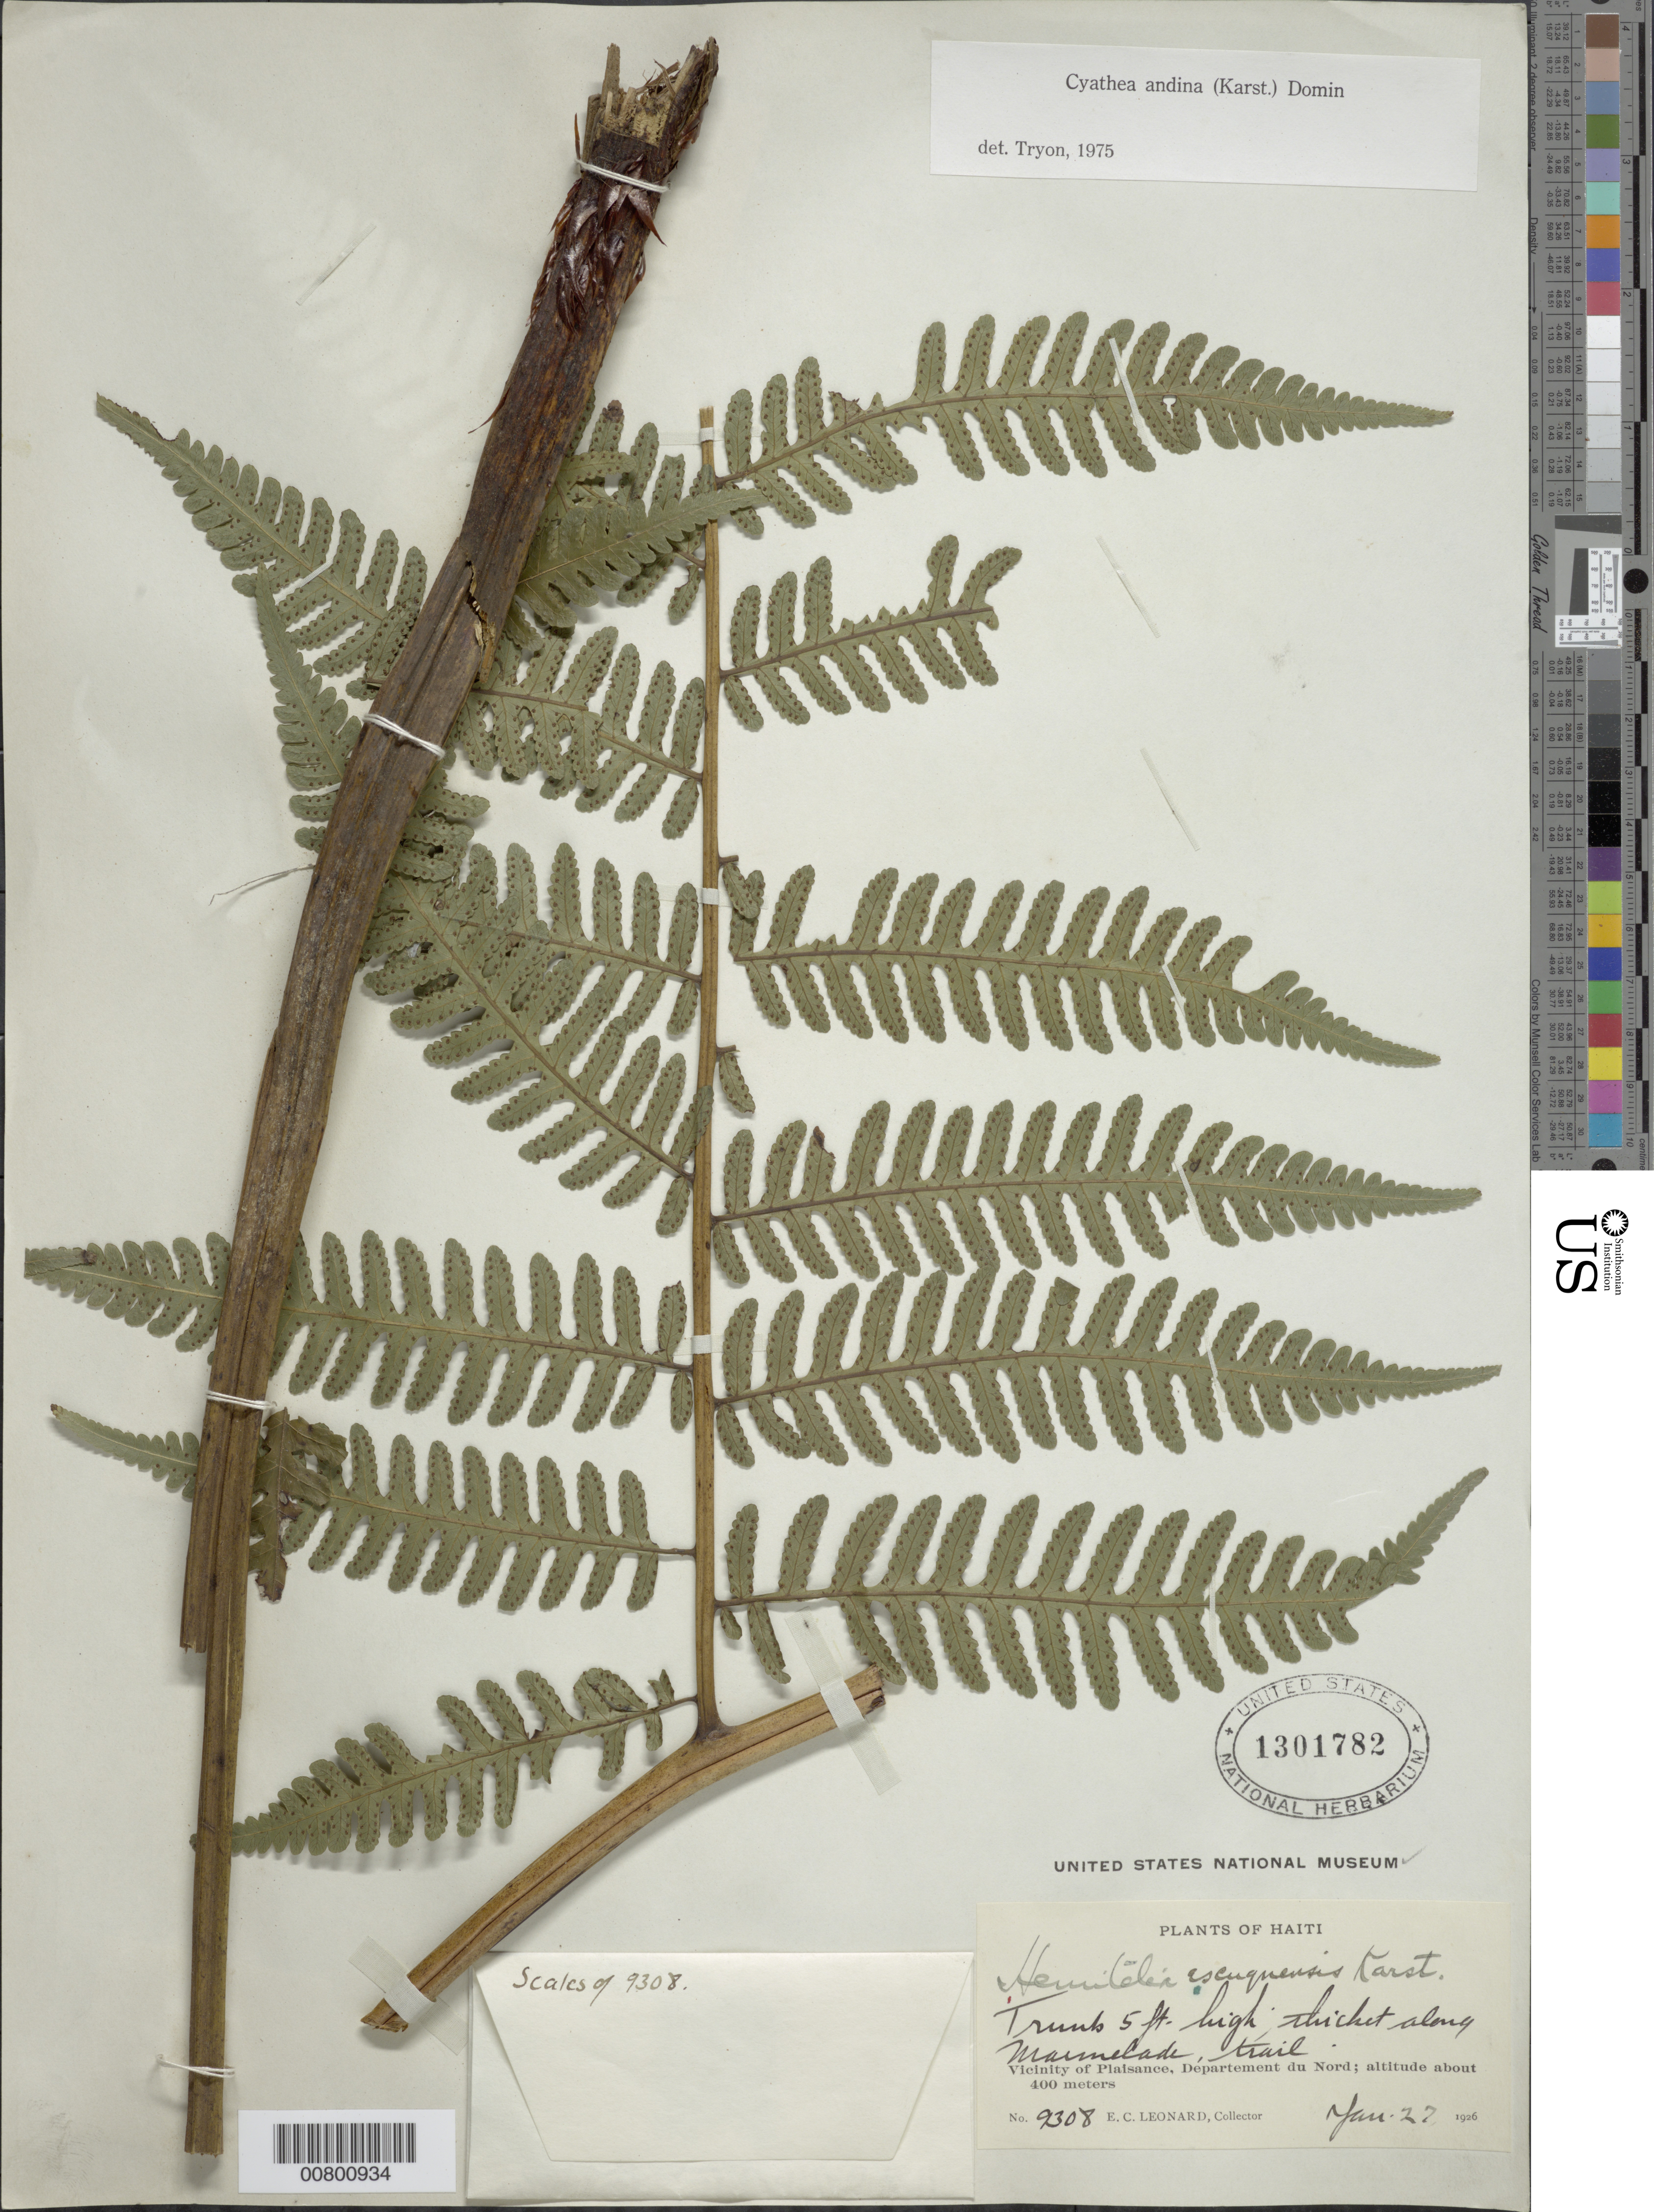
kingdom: Plantae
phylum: Tracheophyta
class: Polypodiopsida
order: Cyatheales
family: Cyatheaceae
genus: Cyathea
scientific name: Cyathea andina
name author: Domin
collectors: E. C. Leonard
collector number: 9308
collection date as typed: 27 Jan 1926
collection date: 1926-01-27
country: Haiti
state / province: Nord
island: Hispaniola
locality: Plaisance vicinity, Marmelade trail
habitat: Thicket along trail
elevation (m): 400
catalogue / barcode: US 1301782